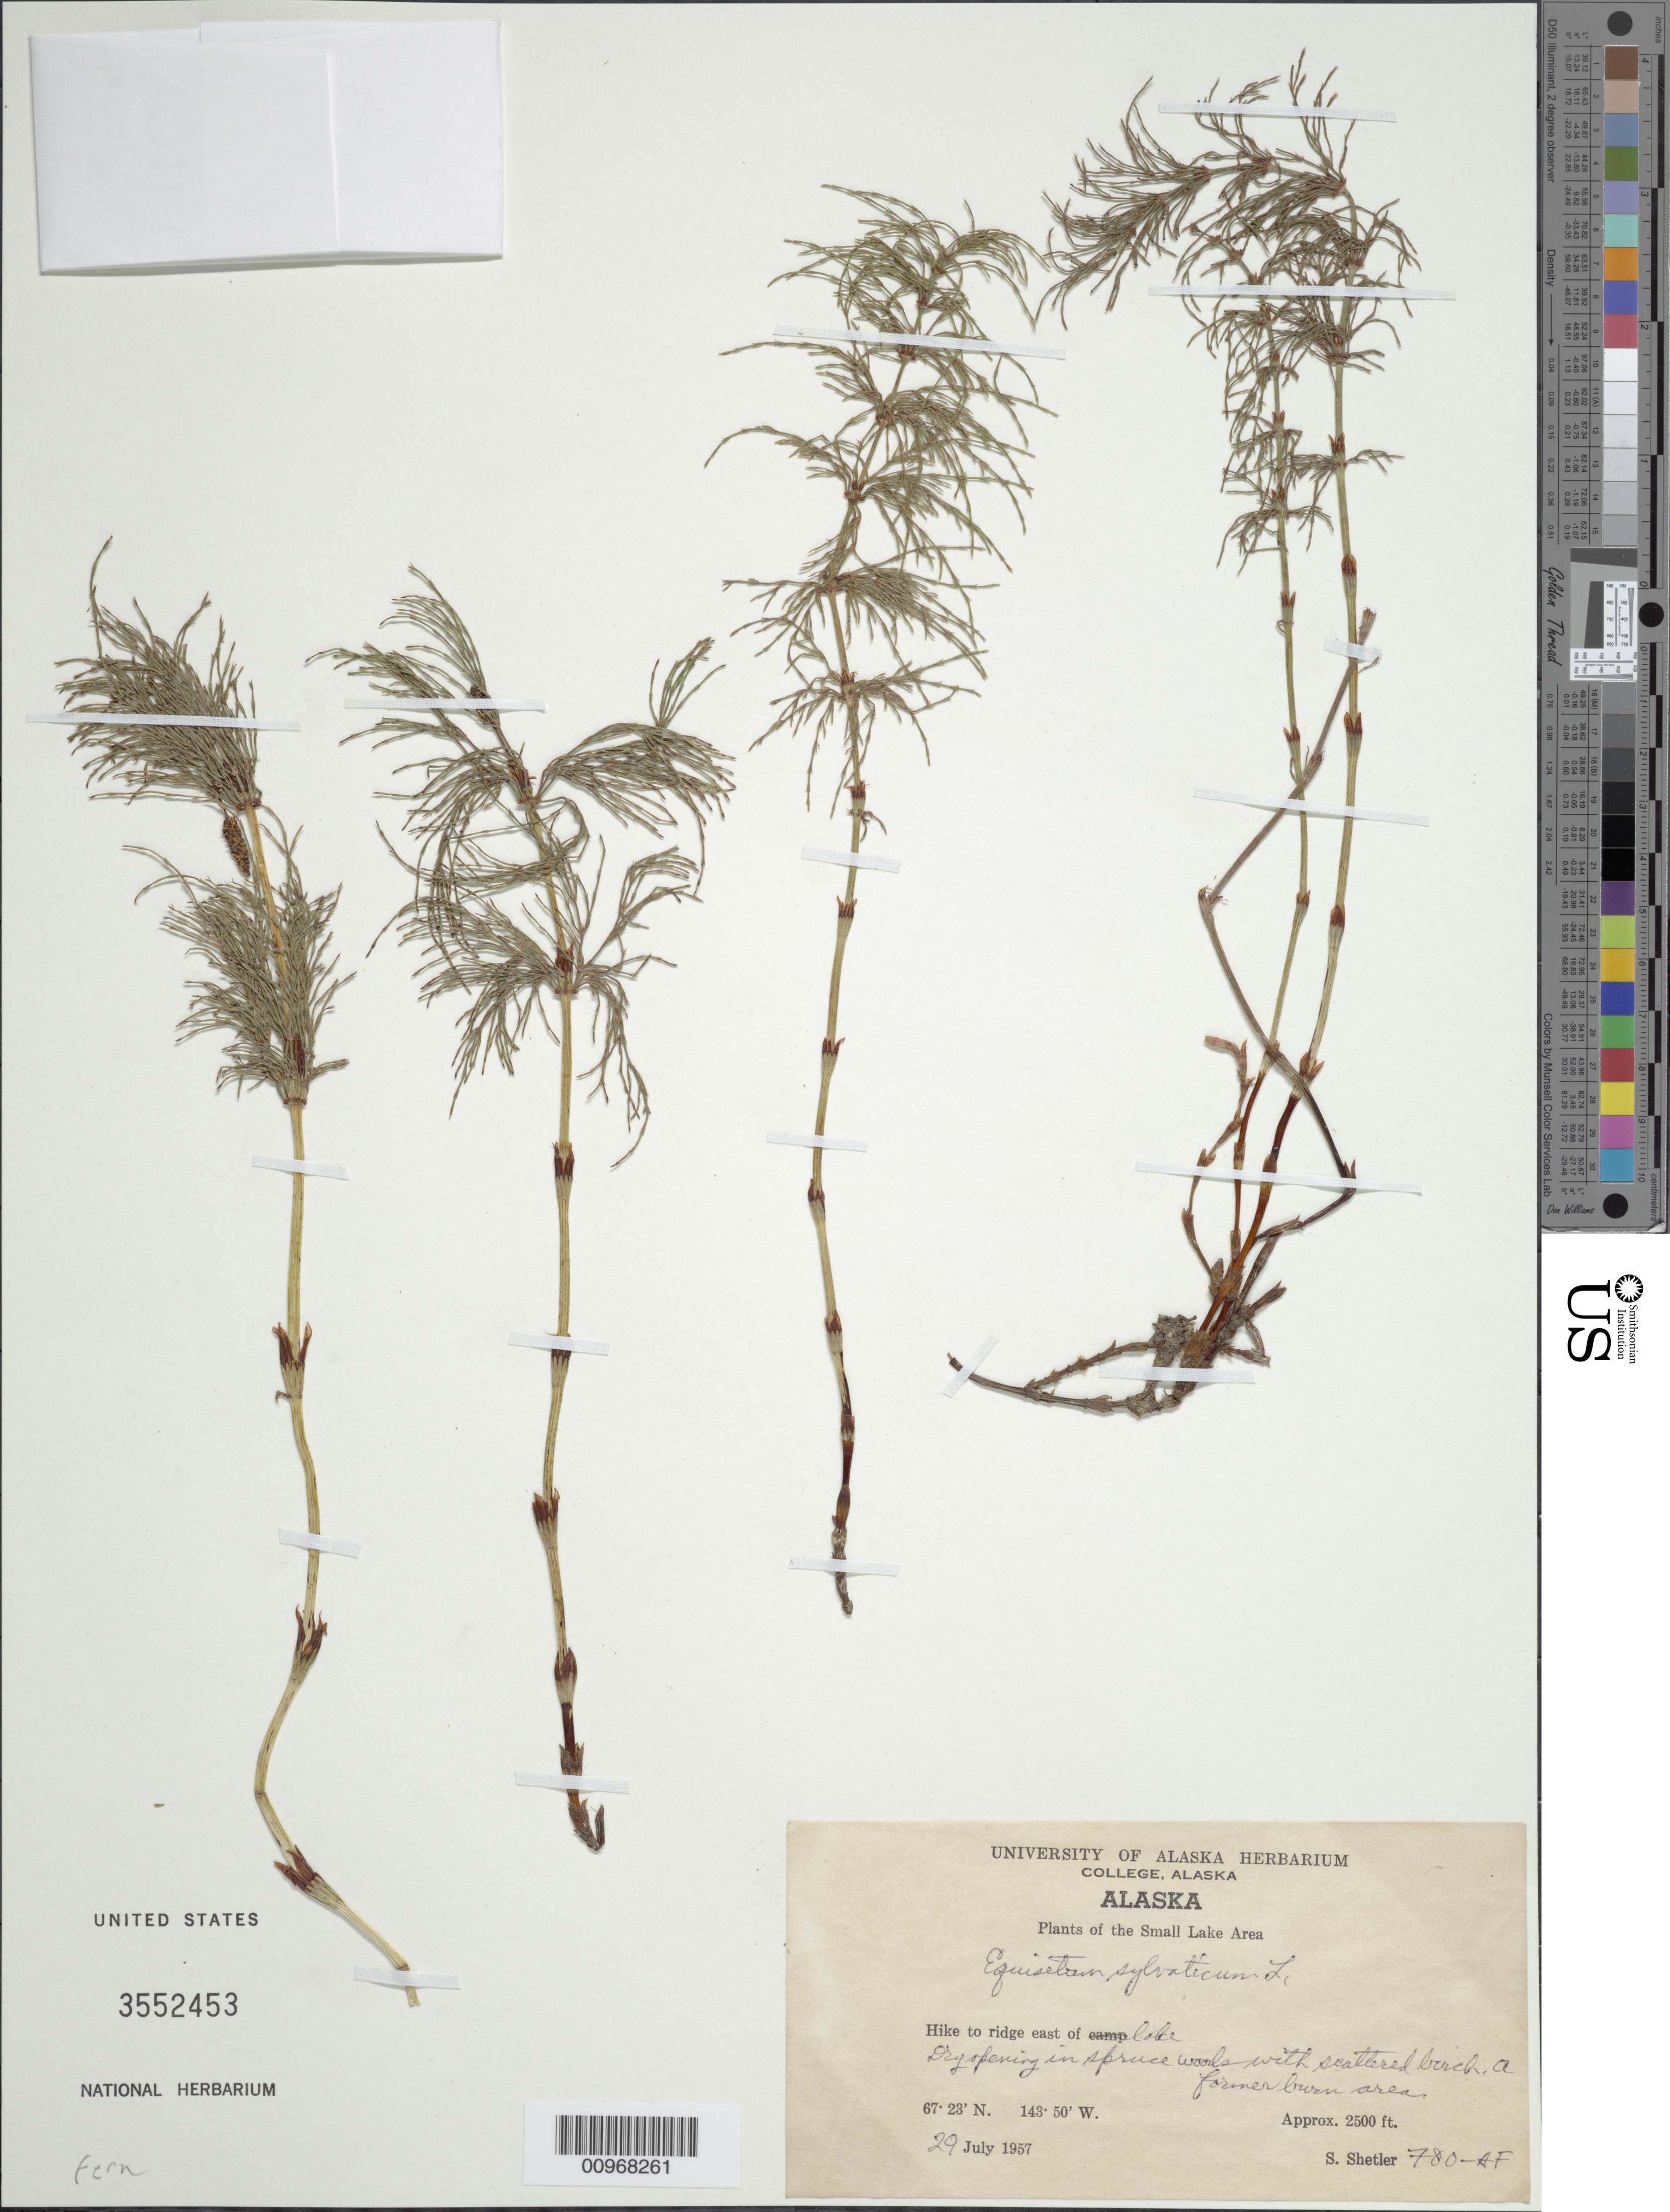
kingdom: Plantae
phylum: Tracheophyta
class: Polypodiopsida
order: Equisetales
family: Equisetaceae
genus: Equisetum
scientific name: Equisetum sylvaticum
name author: L.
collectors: S. Shetler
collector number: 780AF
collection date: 1957-07-29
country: United States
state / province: Alaska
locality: Small Lake Area, Hike to ridge east of Lake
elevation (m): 762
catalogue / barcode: US 3552453